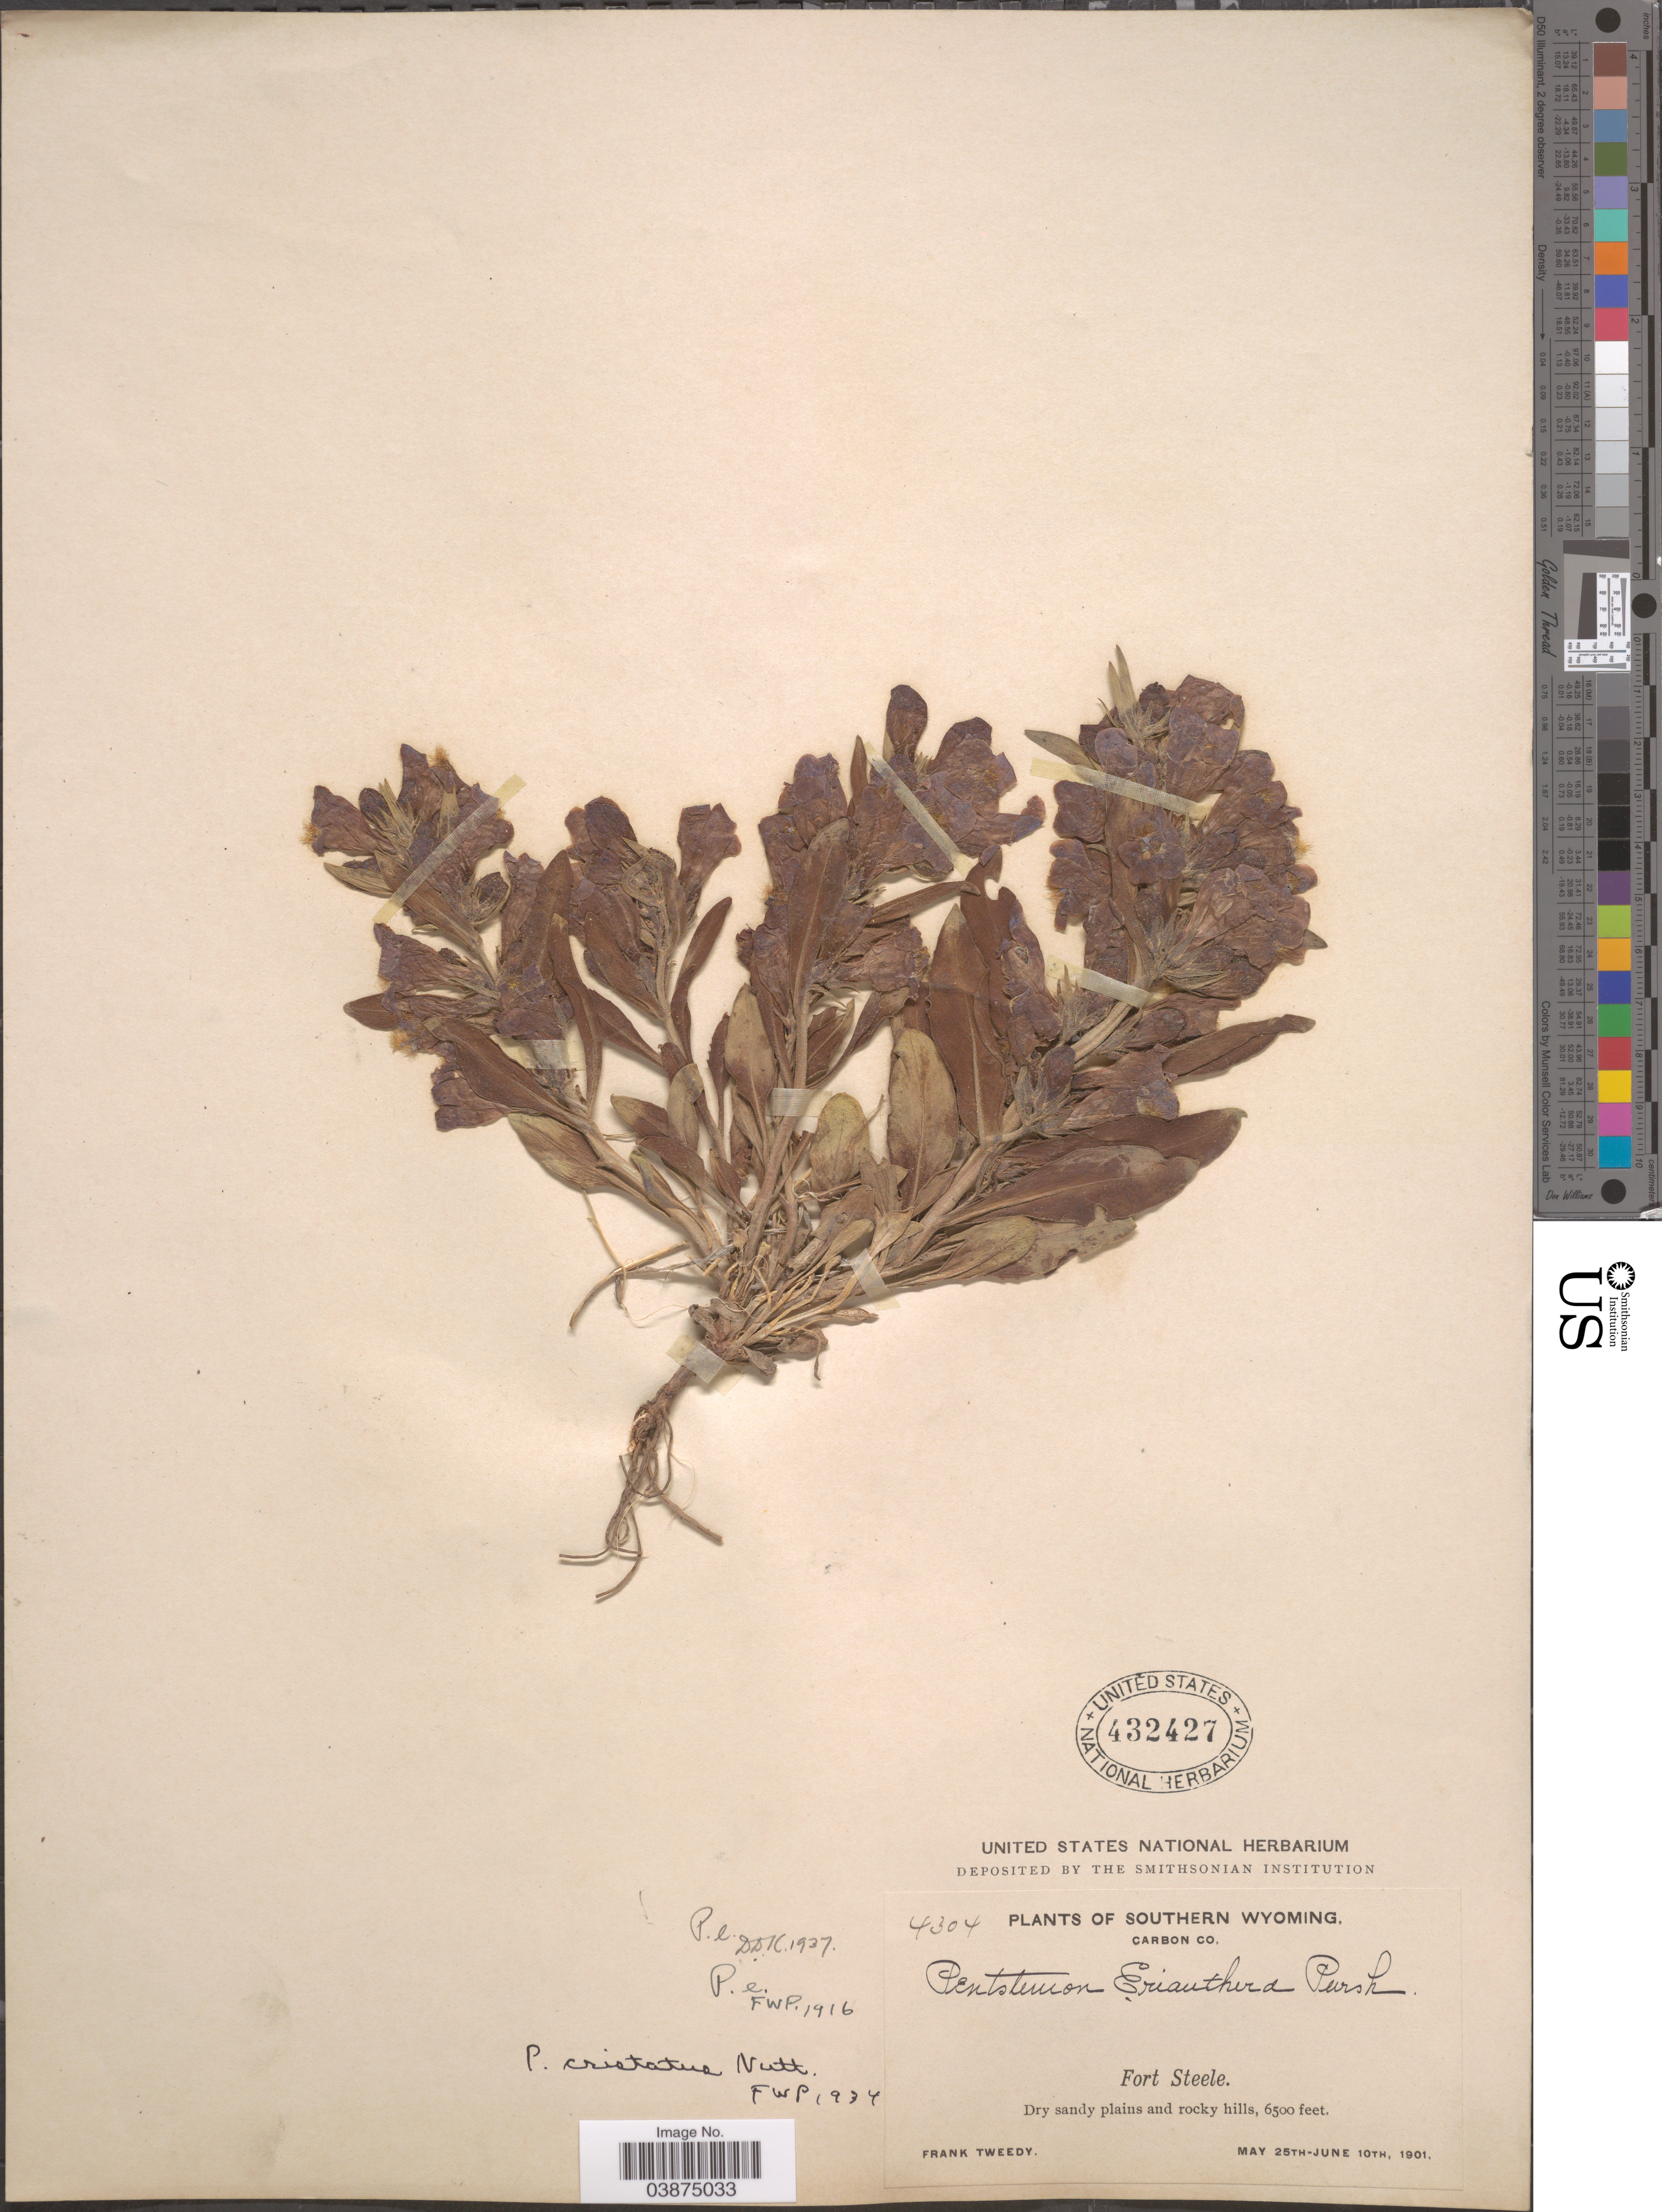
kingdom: Plantae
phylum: Tracheophyta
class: Magnoliopsida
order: Lamiales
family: Plantaginaceae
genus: Penstemon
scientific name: Penstemon eriantherus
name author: Pursh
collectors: F. Tweedy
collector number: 4304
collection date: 1901-05-25/1901-06-10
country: United States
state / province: Wyoming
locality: Southern Wyoming. Carbon Co. Fort Steele.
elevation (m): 1981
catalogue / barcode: US 432427